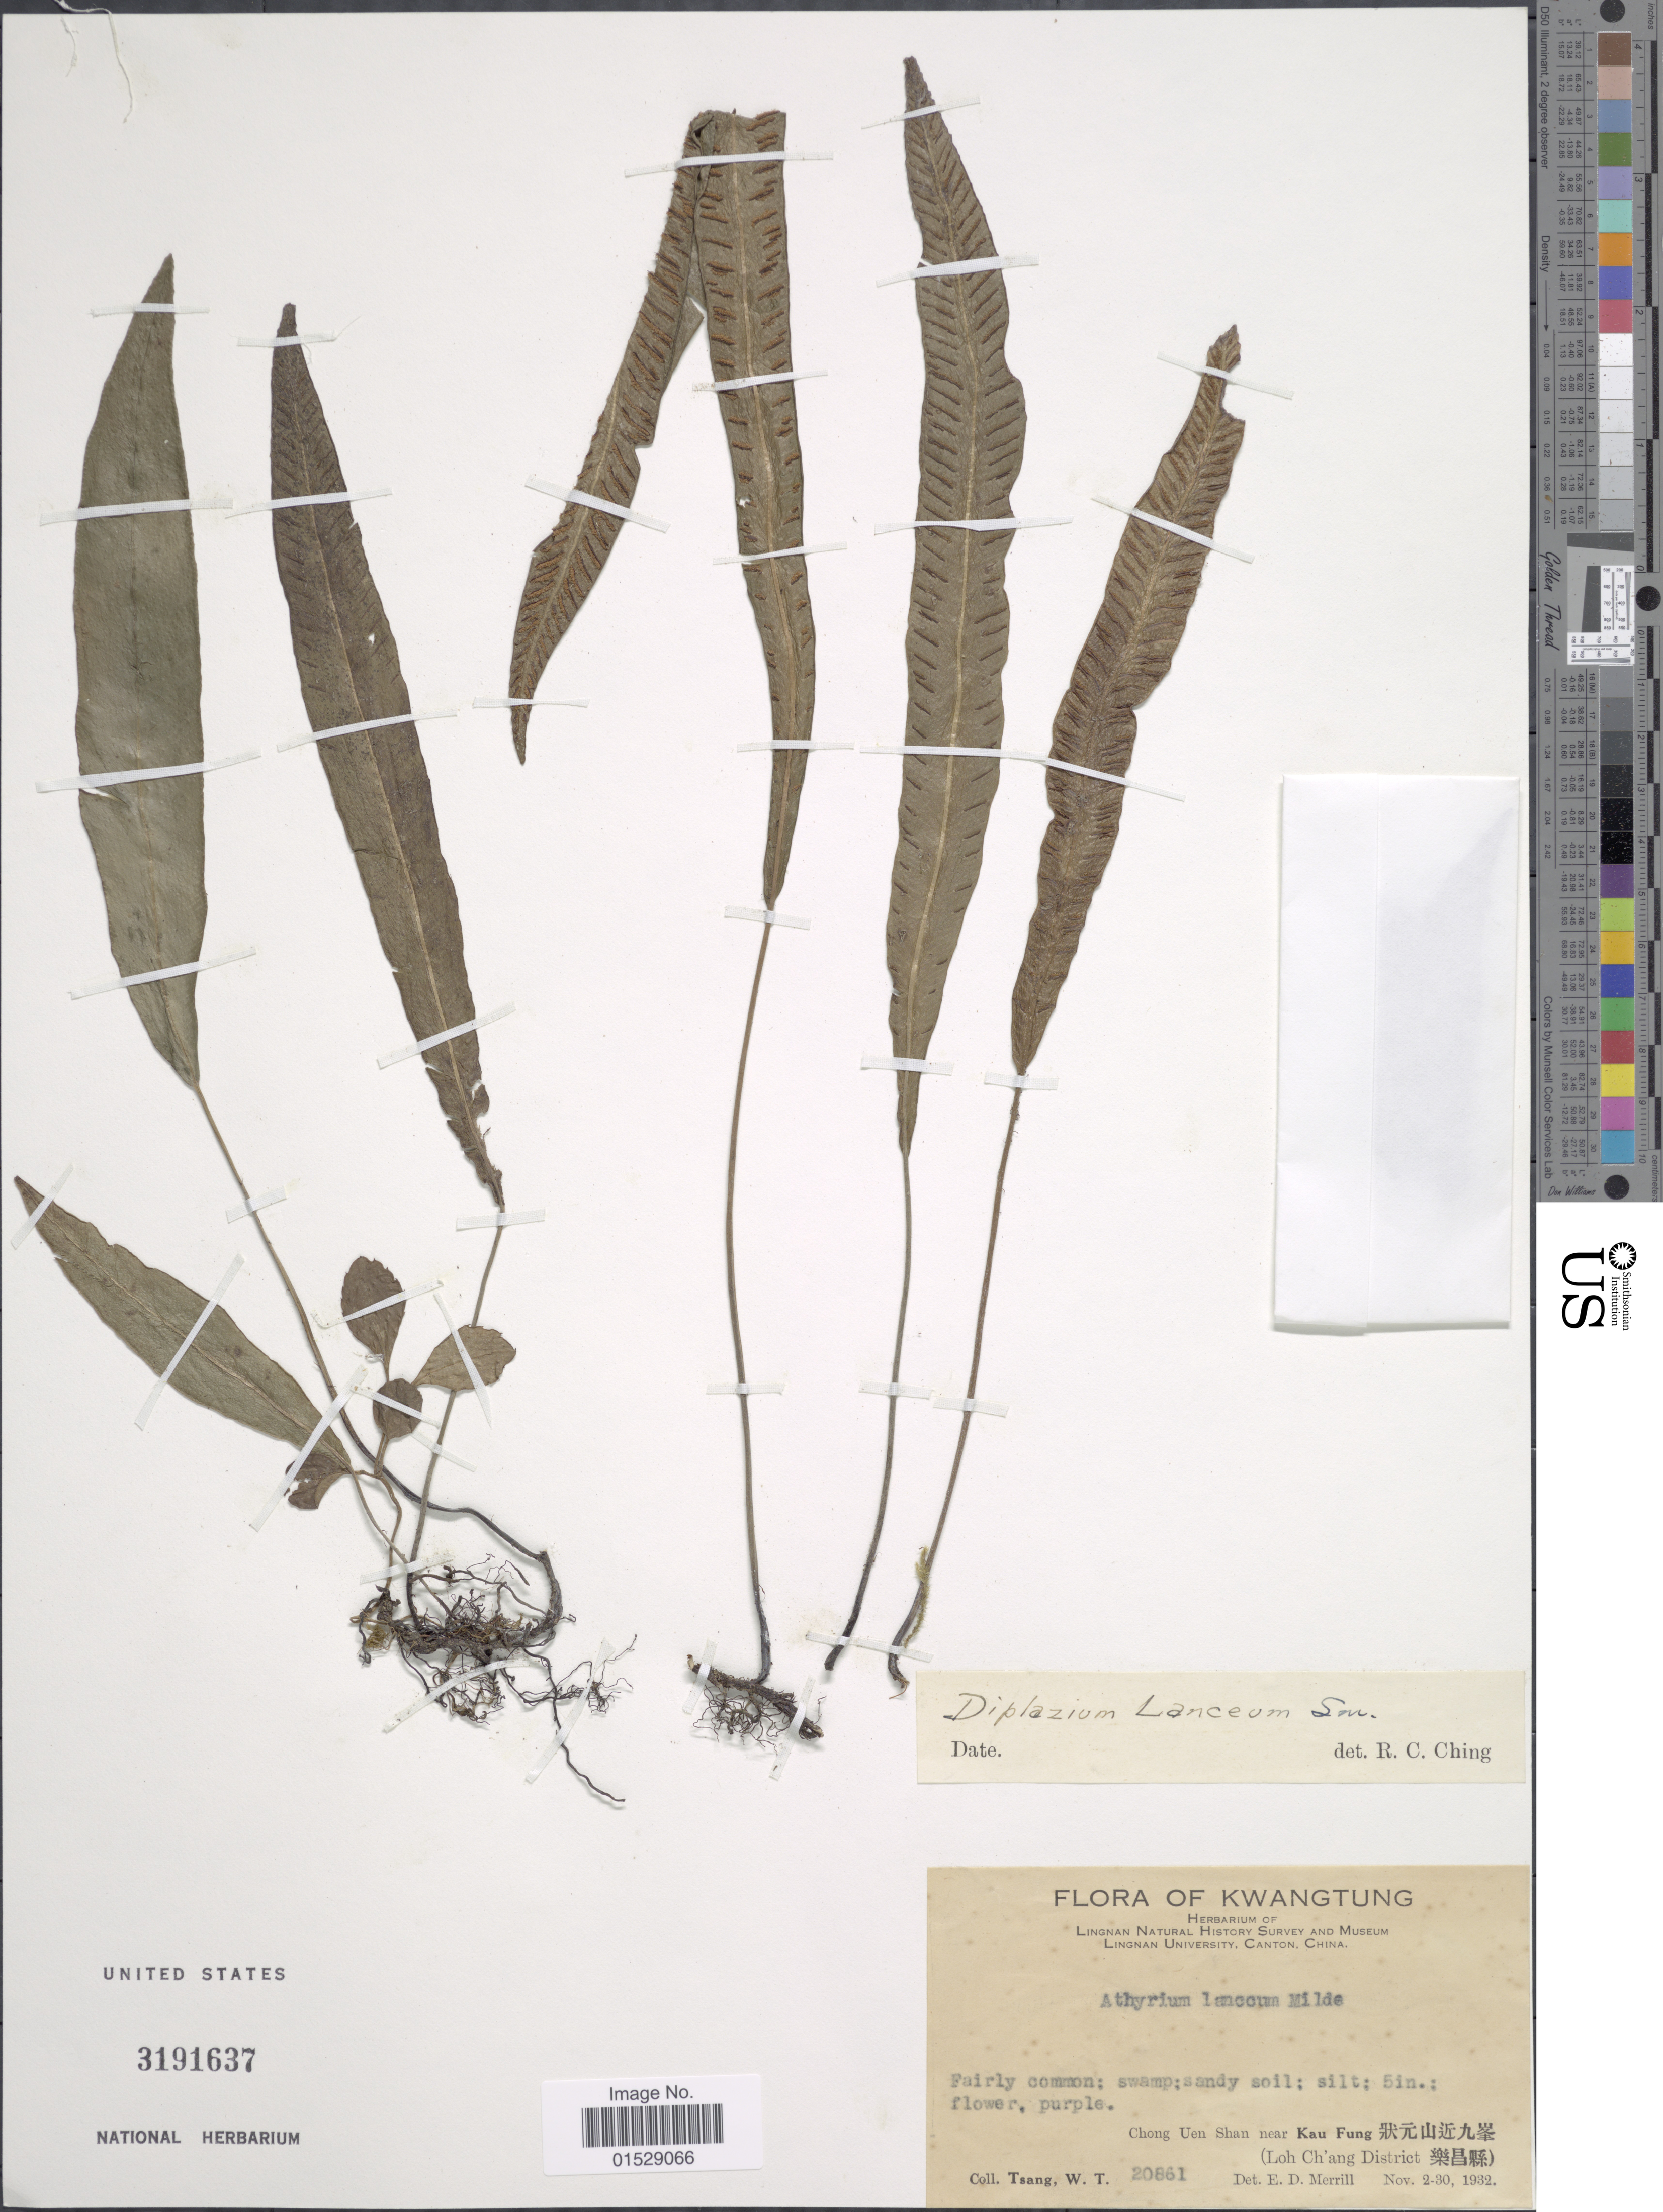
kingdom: Plantae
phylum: Tracheophyta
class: Polypodiopsida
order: Polypodiales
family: Athyriaceae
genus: Deparia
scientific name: Deparia lancea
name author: (Thunb.) Fraser-Jenk.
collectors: W. T. Tsang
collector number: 20861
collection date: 1932-11-02/1932-11-30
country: China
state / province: Guangdong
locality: Kwangtung, Chong Uen Shan near Kau Fung, (Loh Ch'ang District)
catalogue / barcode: US 3191637